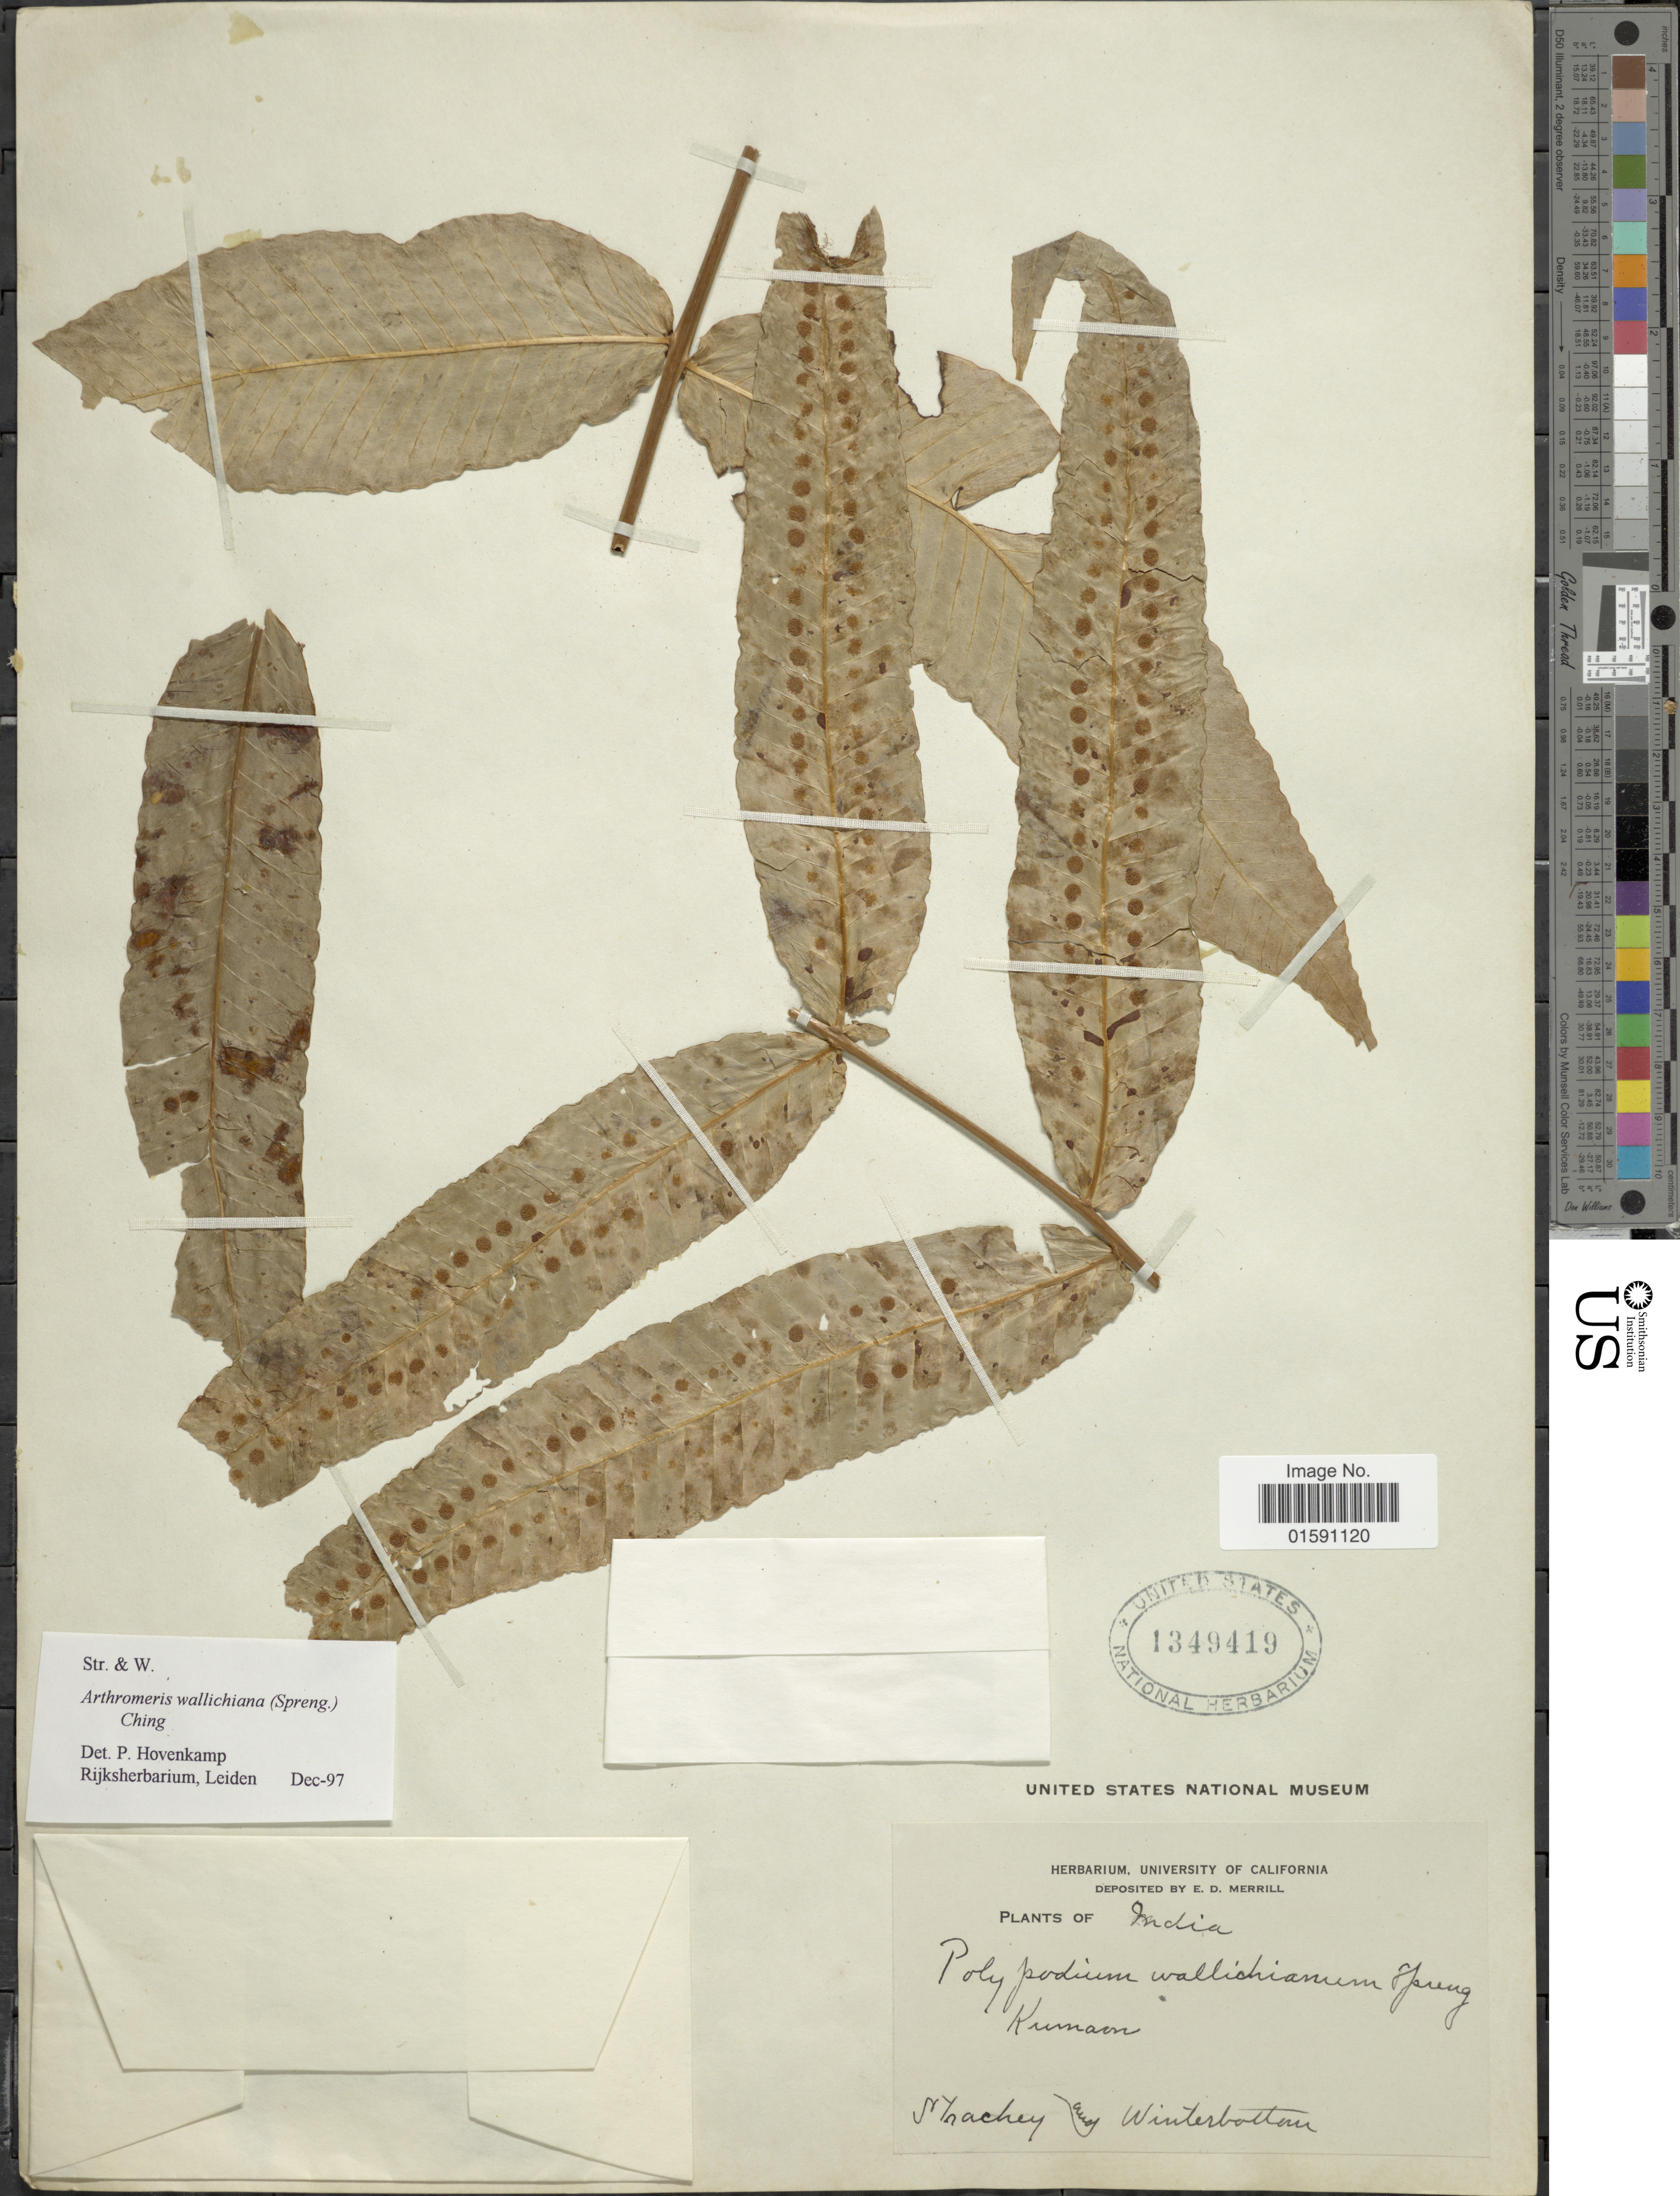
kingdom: Plantae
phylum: Tracheophyta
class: Polypodiopsida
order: Polypodiales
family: Polypodiaceae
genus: Arthromeris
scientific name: Arthromeris wallichiana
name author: (Spreng.) Ching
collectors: Strachey & Winterbottom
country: India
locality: Kumaon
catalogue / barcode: US 1349419